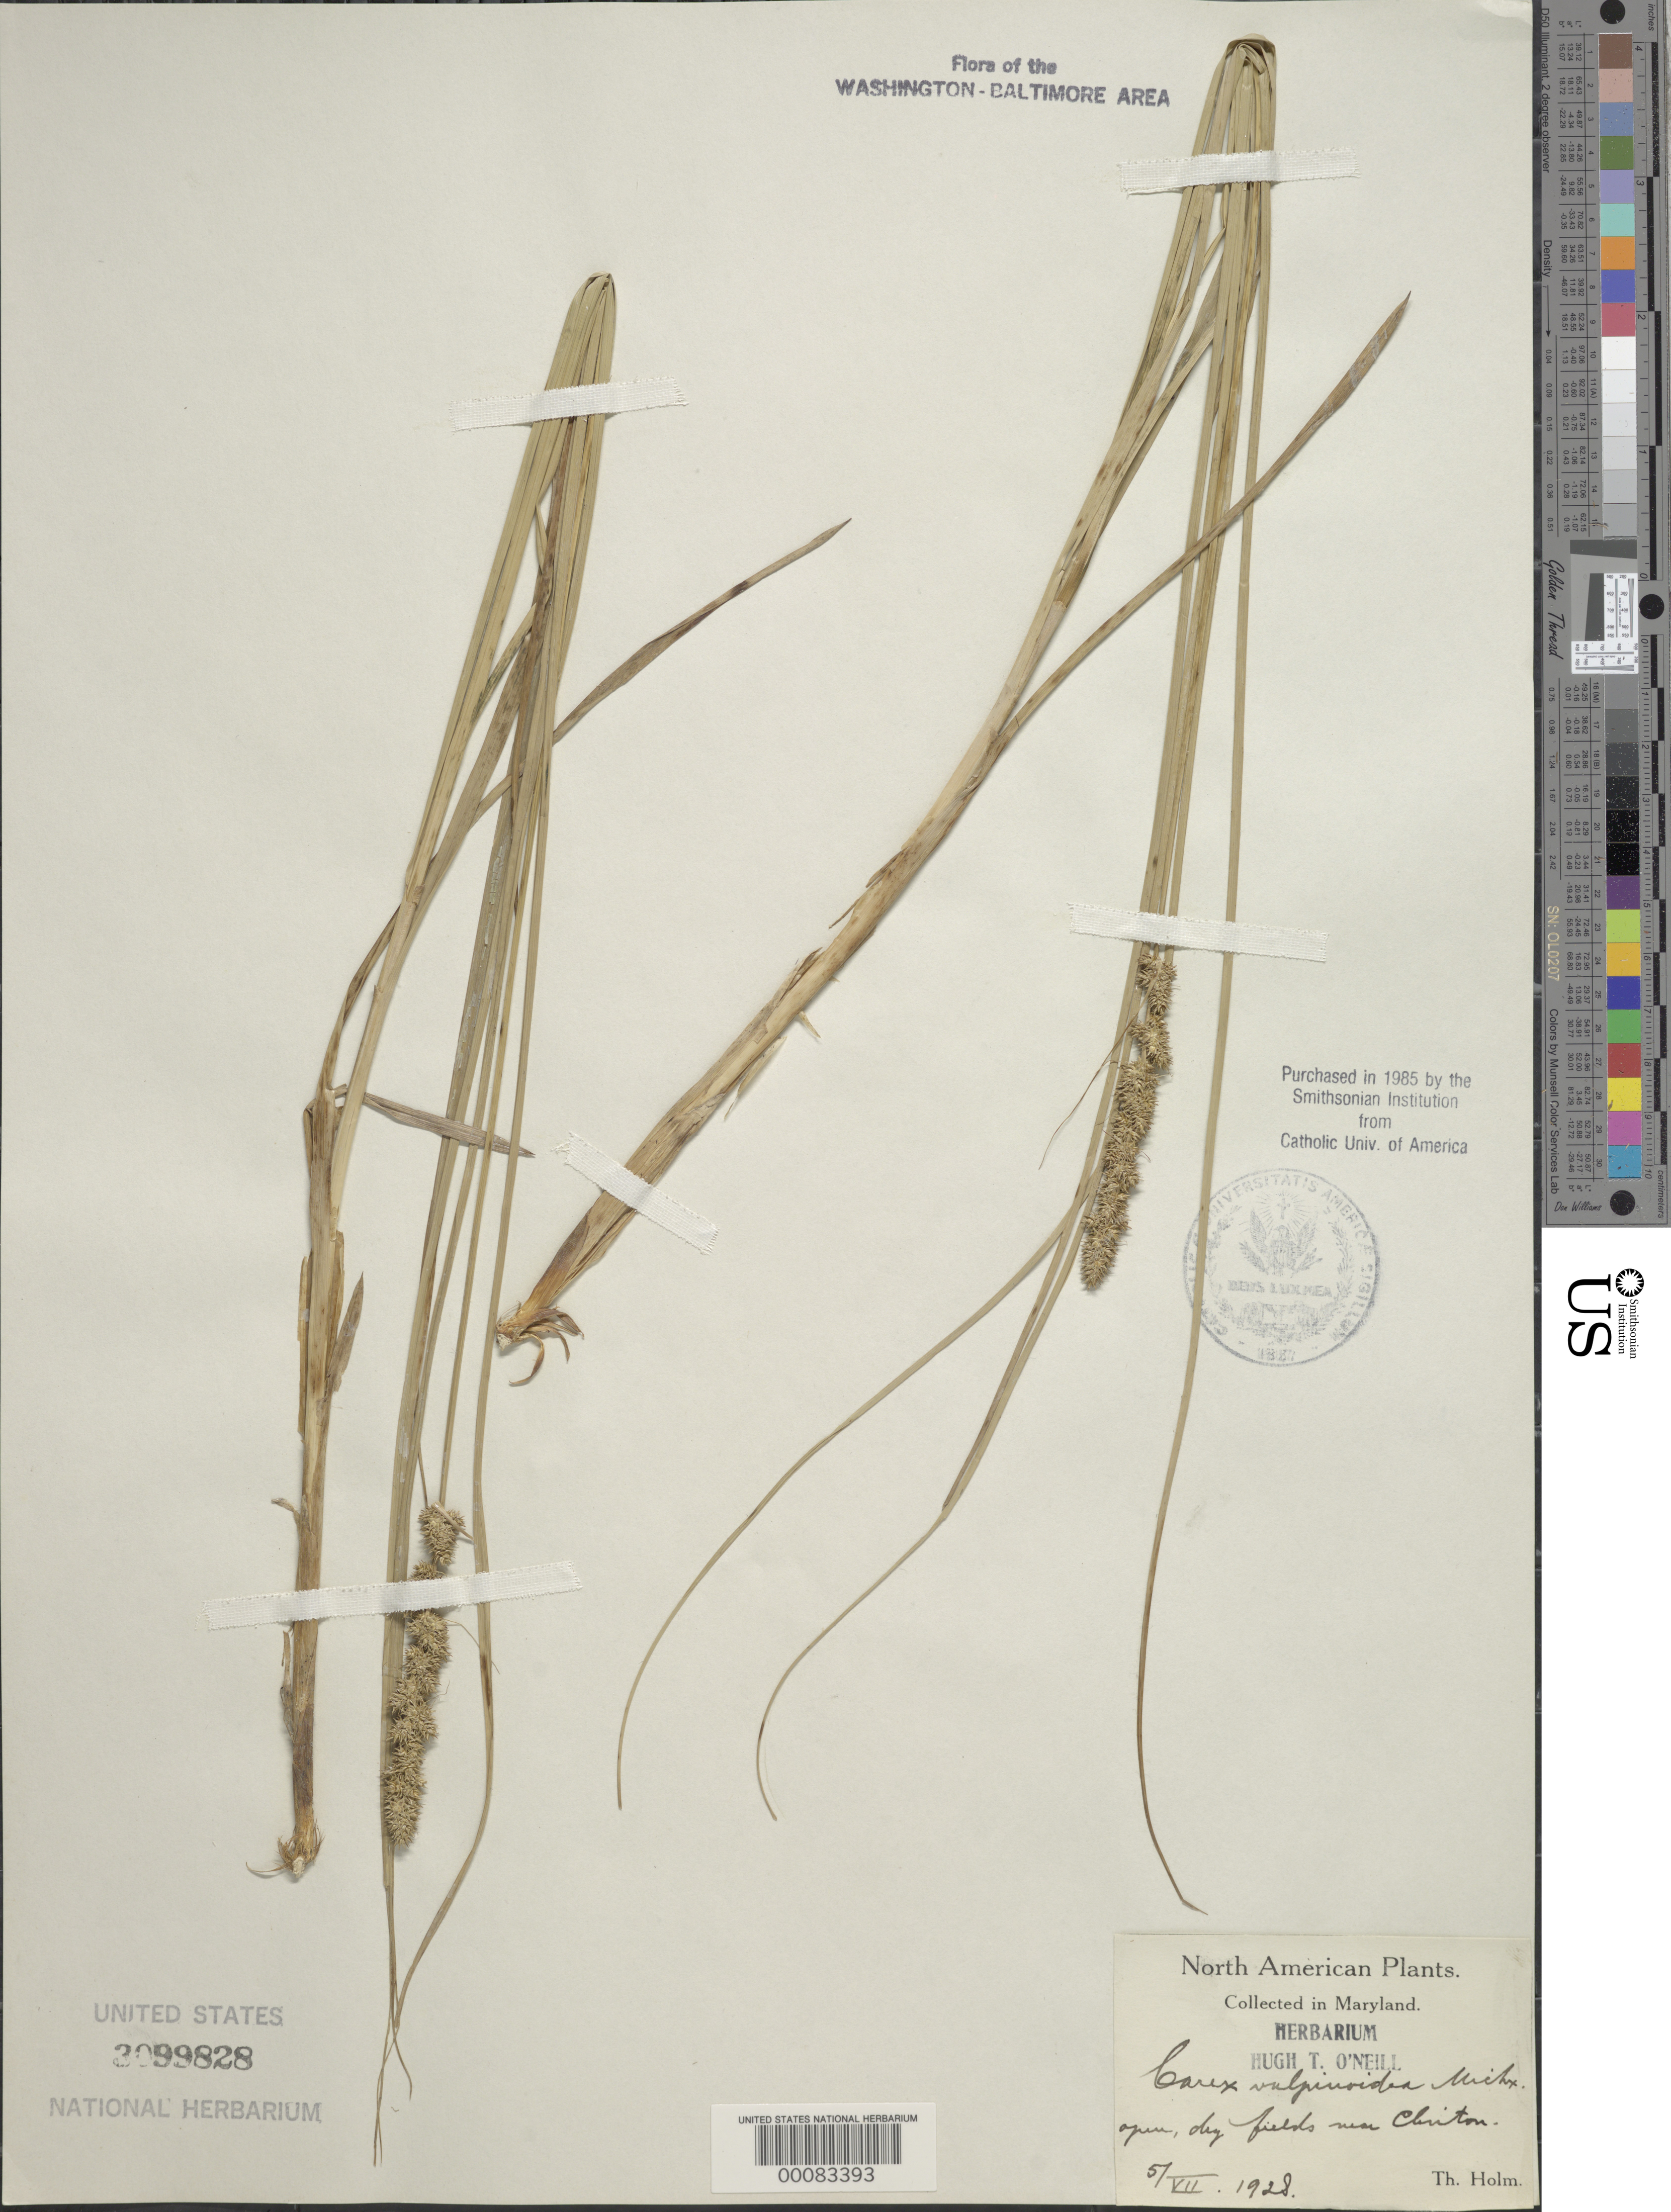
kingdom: Plantae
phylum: Tracheophyta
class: Liliopsida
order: Poales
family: Cyperaceae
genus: Carex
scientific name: Carex vulpinoidea Michx.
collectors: T. Holm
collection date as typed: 05 Jul 1928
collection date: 1928-07-05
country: United States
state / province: Maryland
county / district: Prince George's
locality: Near Clinton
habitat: Open dry fields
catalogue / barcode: US 3099828